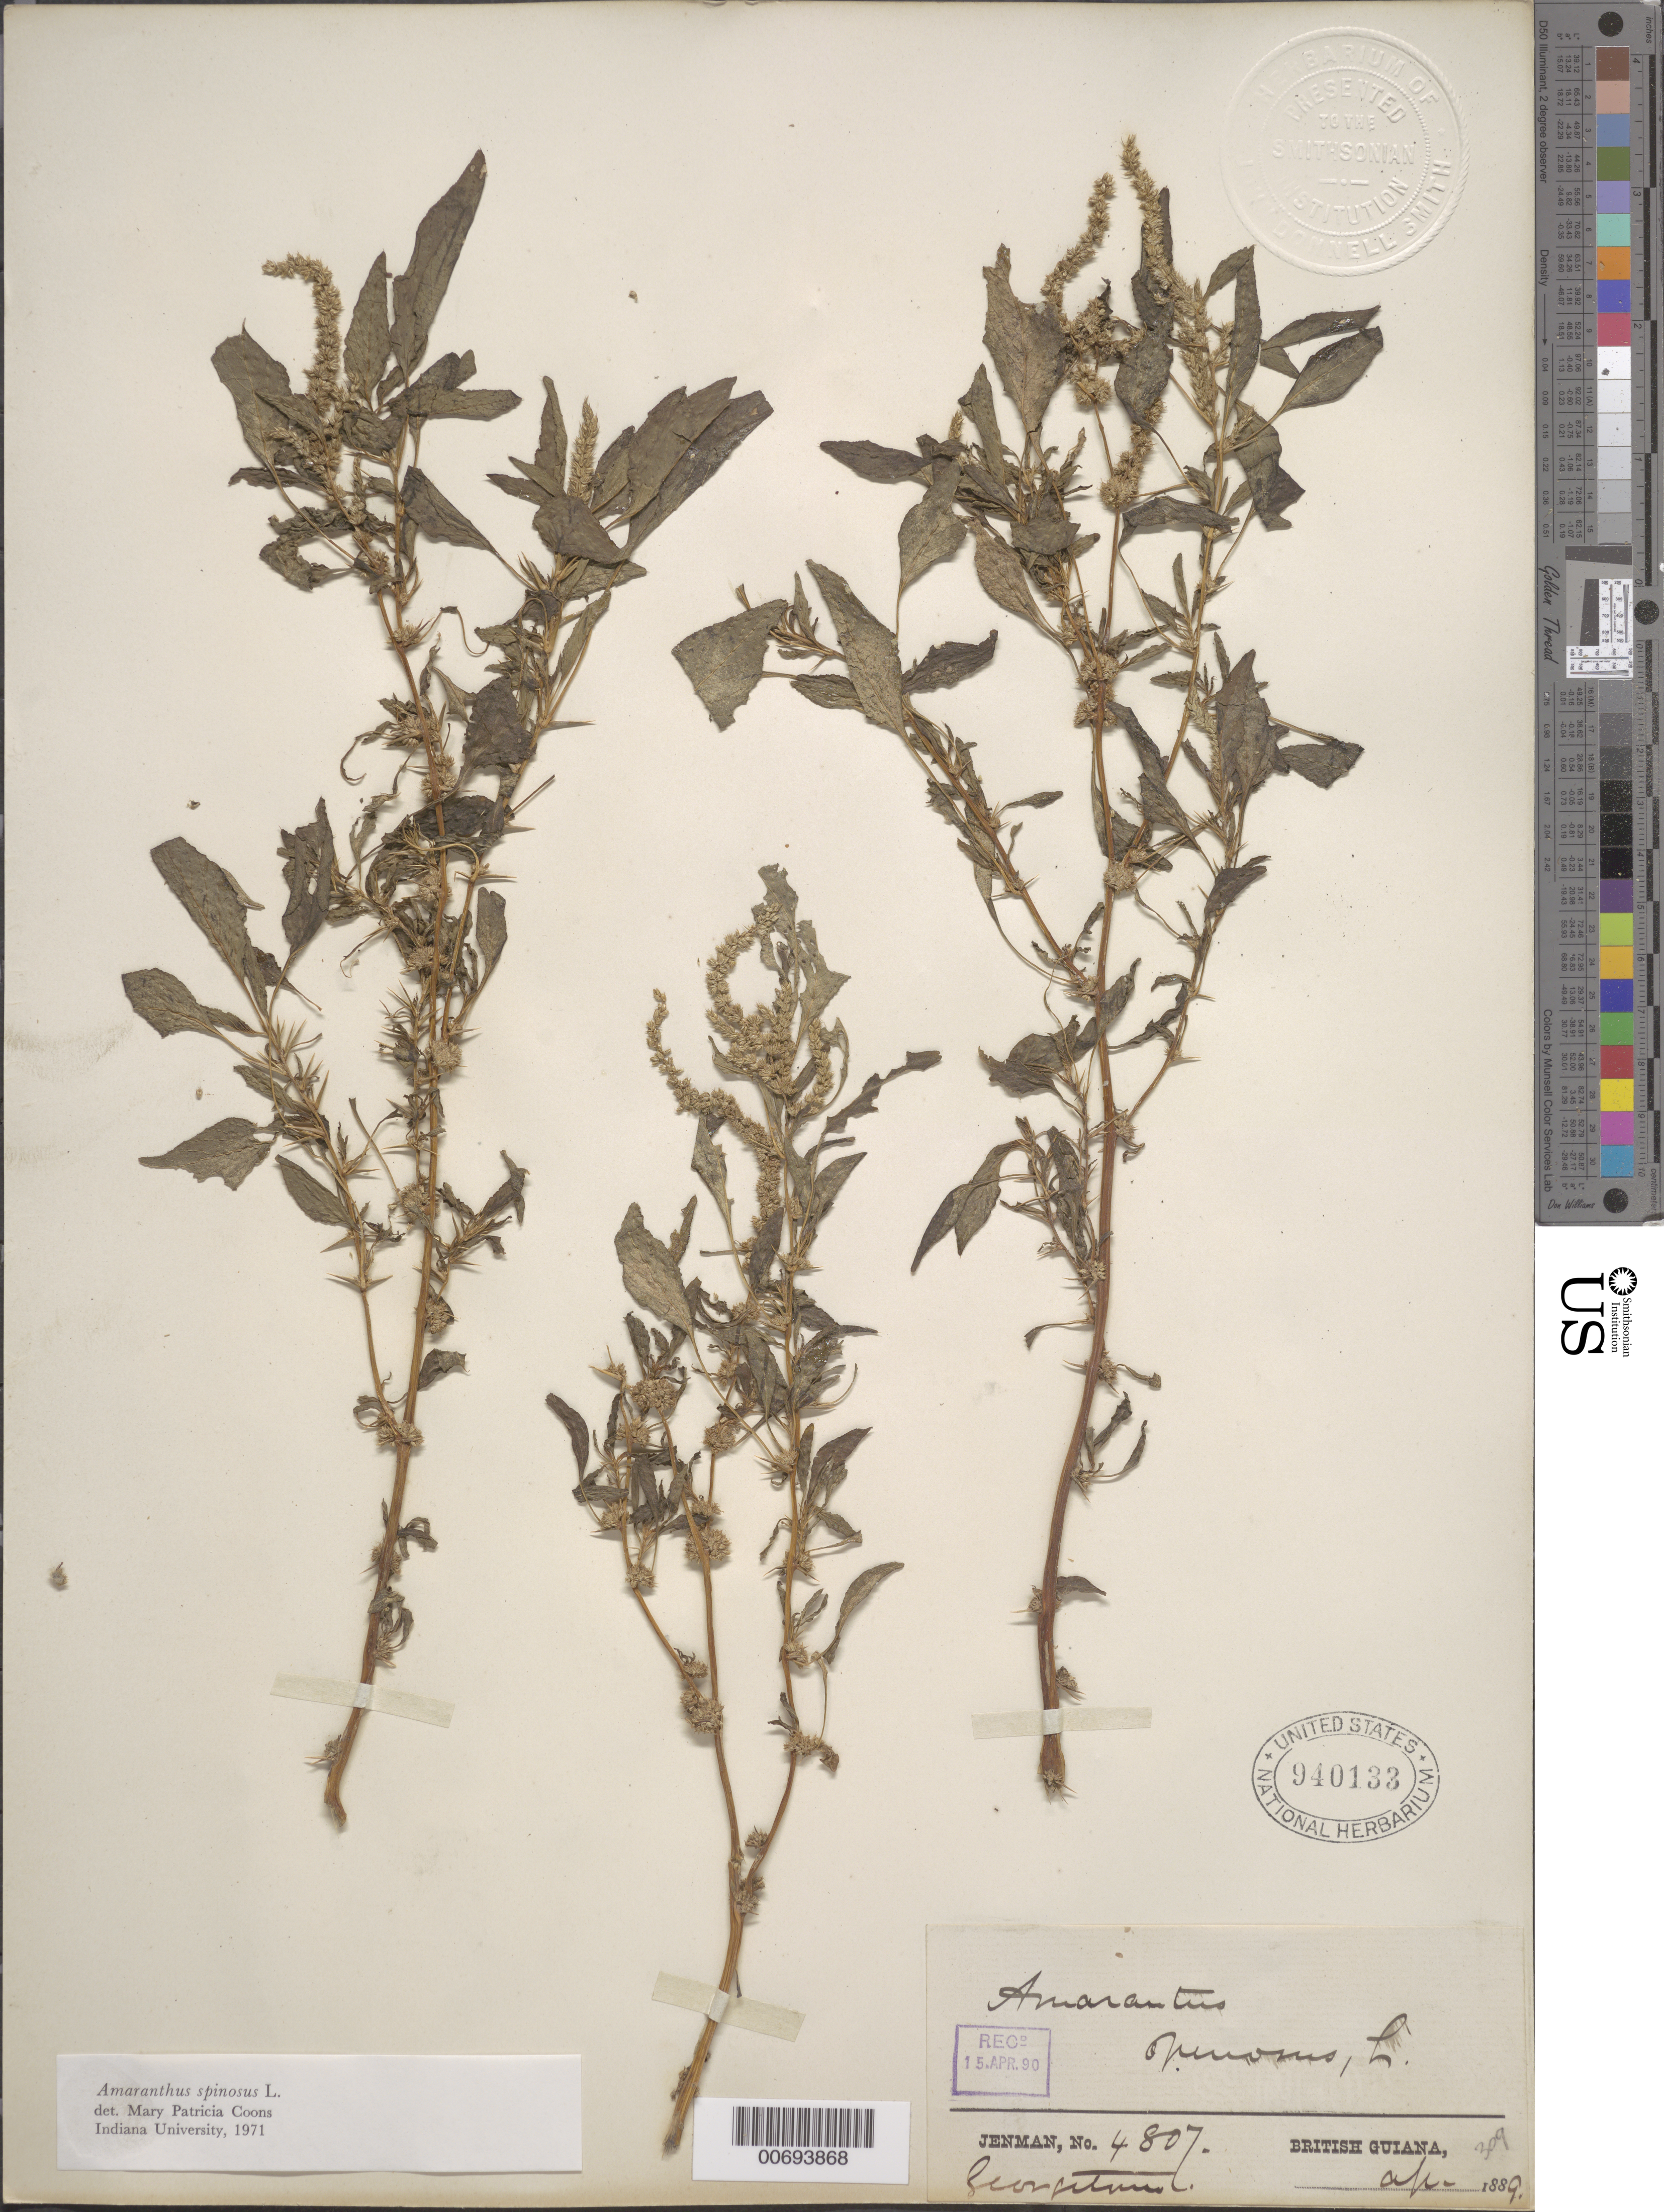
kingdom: Plantae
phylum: Tracheophyta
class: Magnoliopsida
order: Caryophyllales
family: Amaranthaceae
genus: Amaranthus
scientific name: Amaranthus spinosus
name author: L.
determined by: Coons, M. P.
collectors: G. S. Jenman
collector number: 4807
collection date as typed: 1889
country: Guyana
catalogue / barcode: US 940133